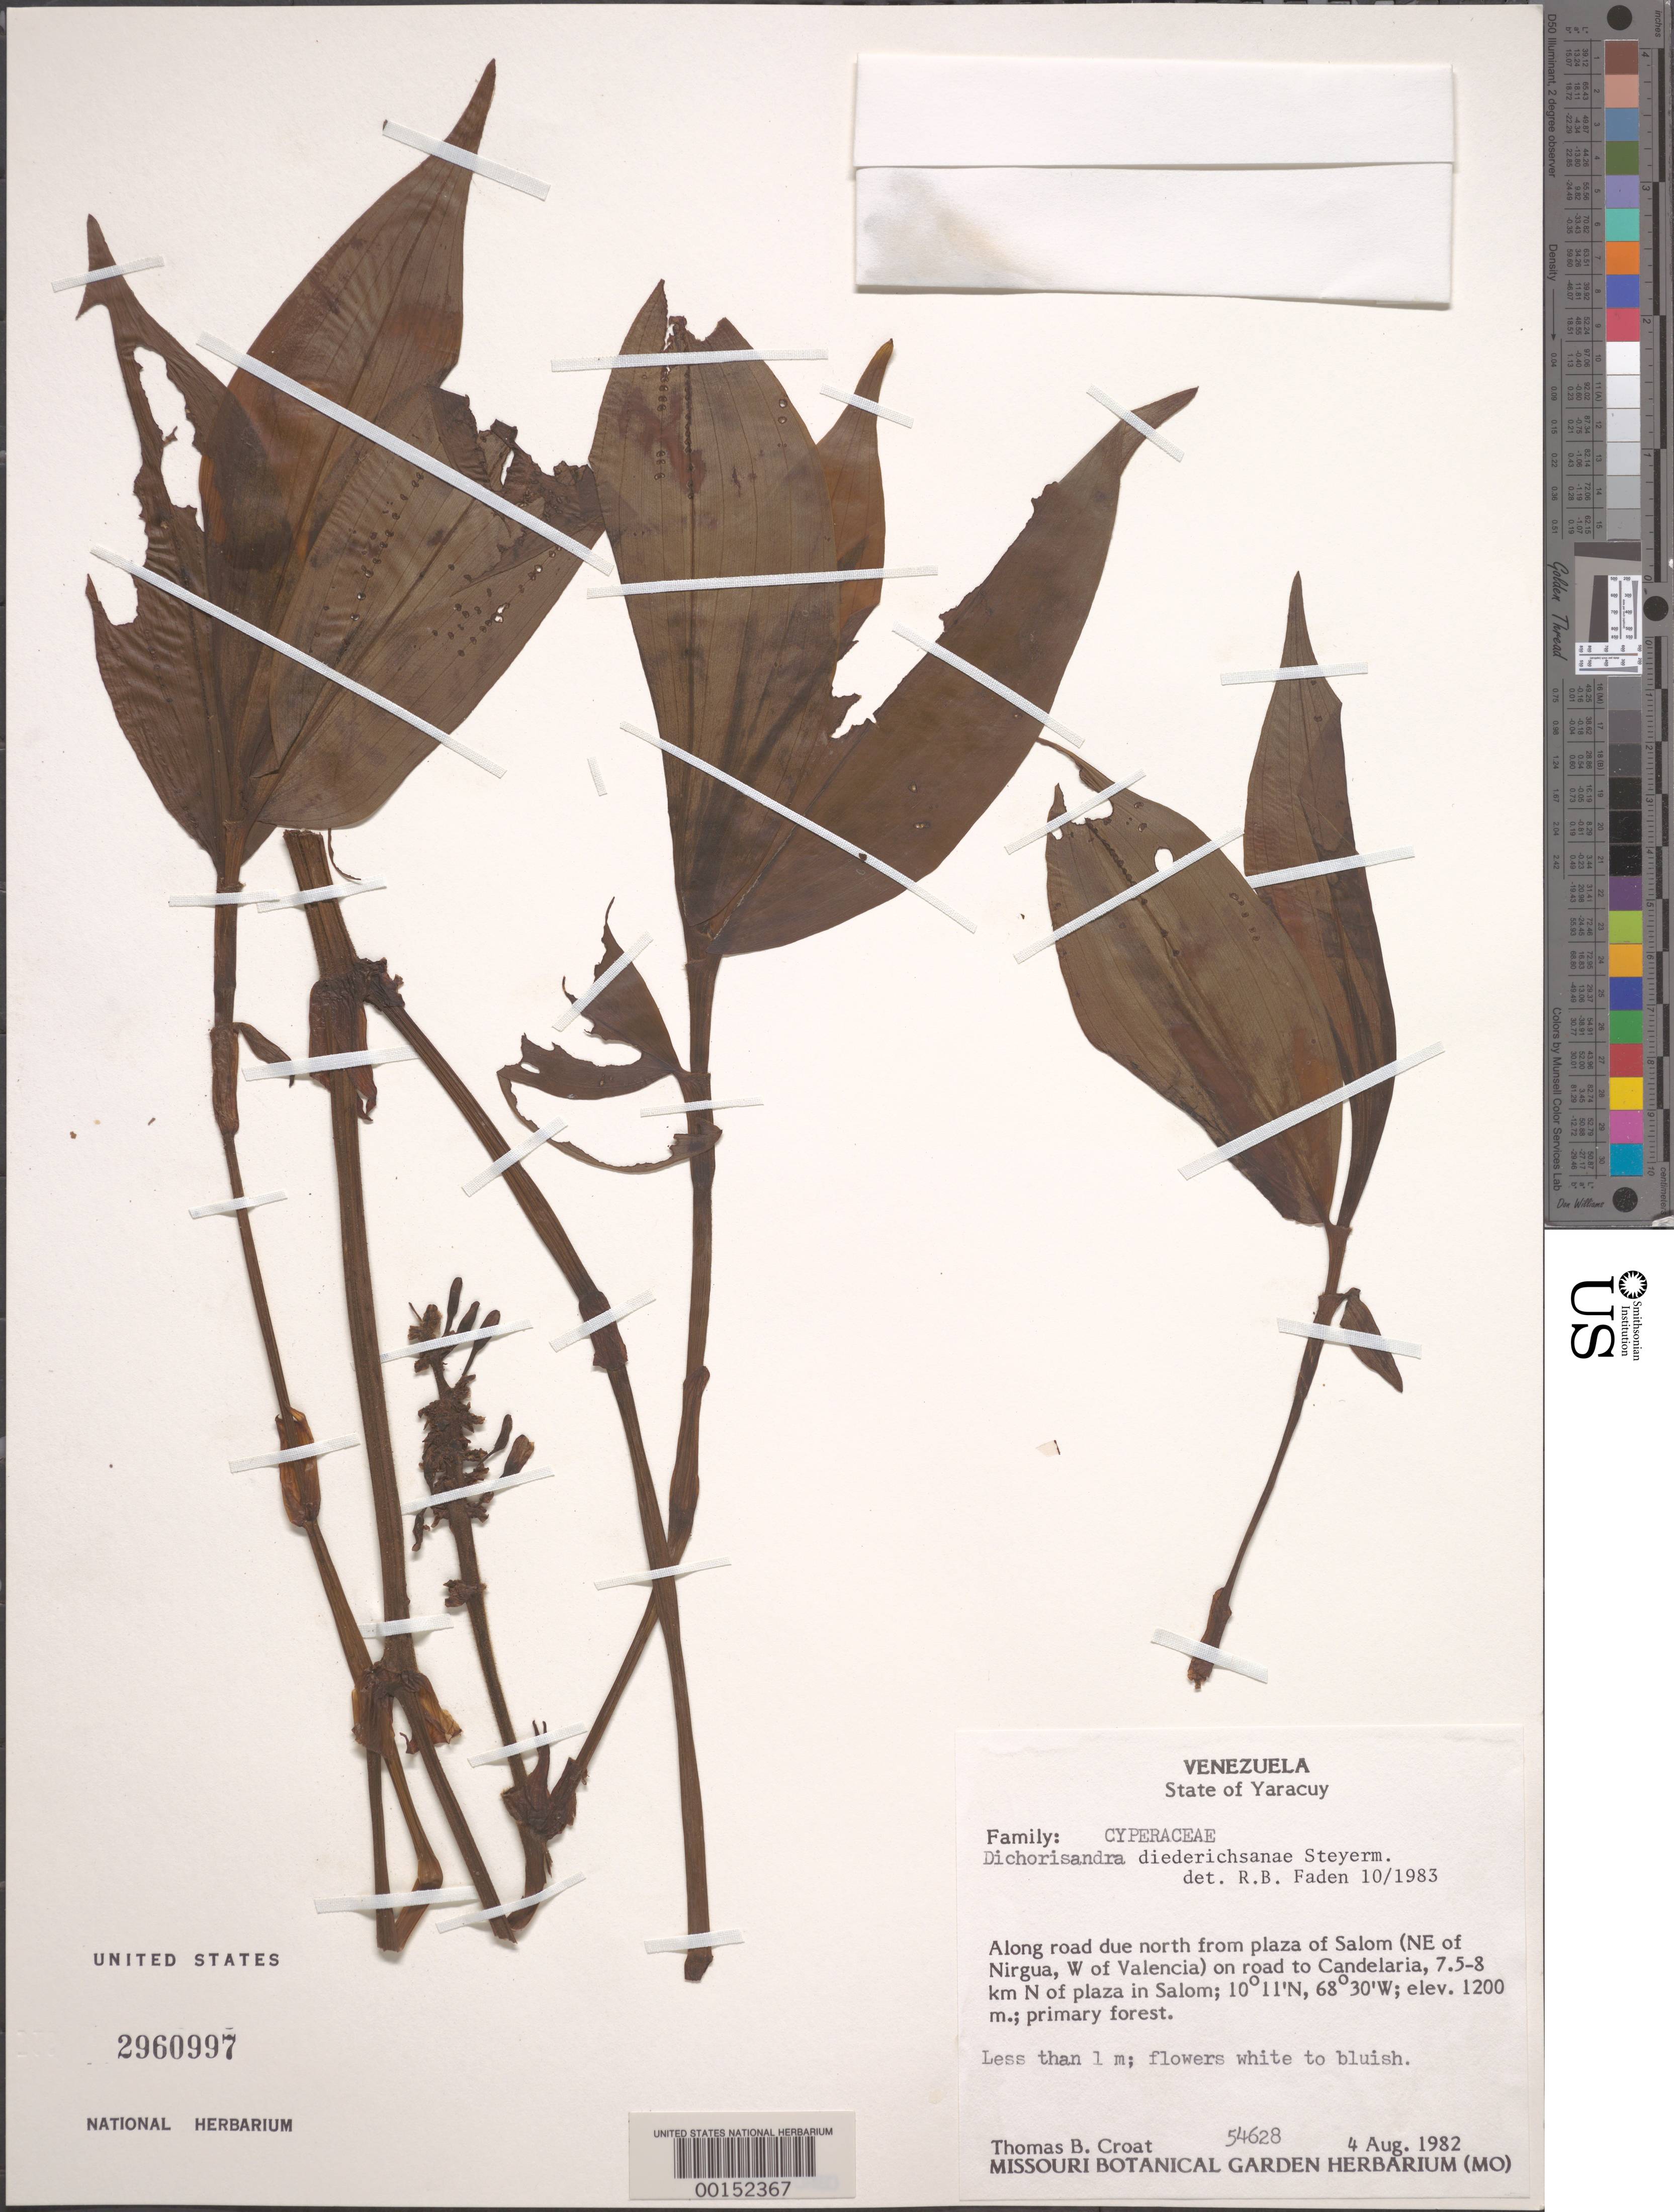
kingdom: Plantae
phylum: Tracheophyta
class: Liliopsida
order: Commelinales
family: Commelinaceae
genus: Dichorisandra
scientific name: Dichorisandra diederichsanae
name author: Steyerm.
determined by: Faden, Robert B., (US), Smithsonian Institution - National Museum of Natural History (UNITED STATES)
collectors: T. B. Croat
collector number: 54628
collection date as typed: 04 Aug 1982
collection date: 1982-08-04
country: Venezuela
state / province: Yaracuy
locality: Ne of nirgua, w of valencia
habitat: Primary forest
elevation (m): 1200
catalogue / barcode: US 2960997